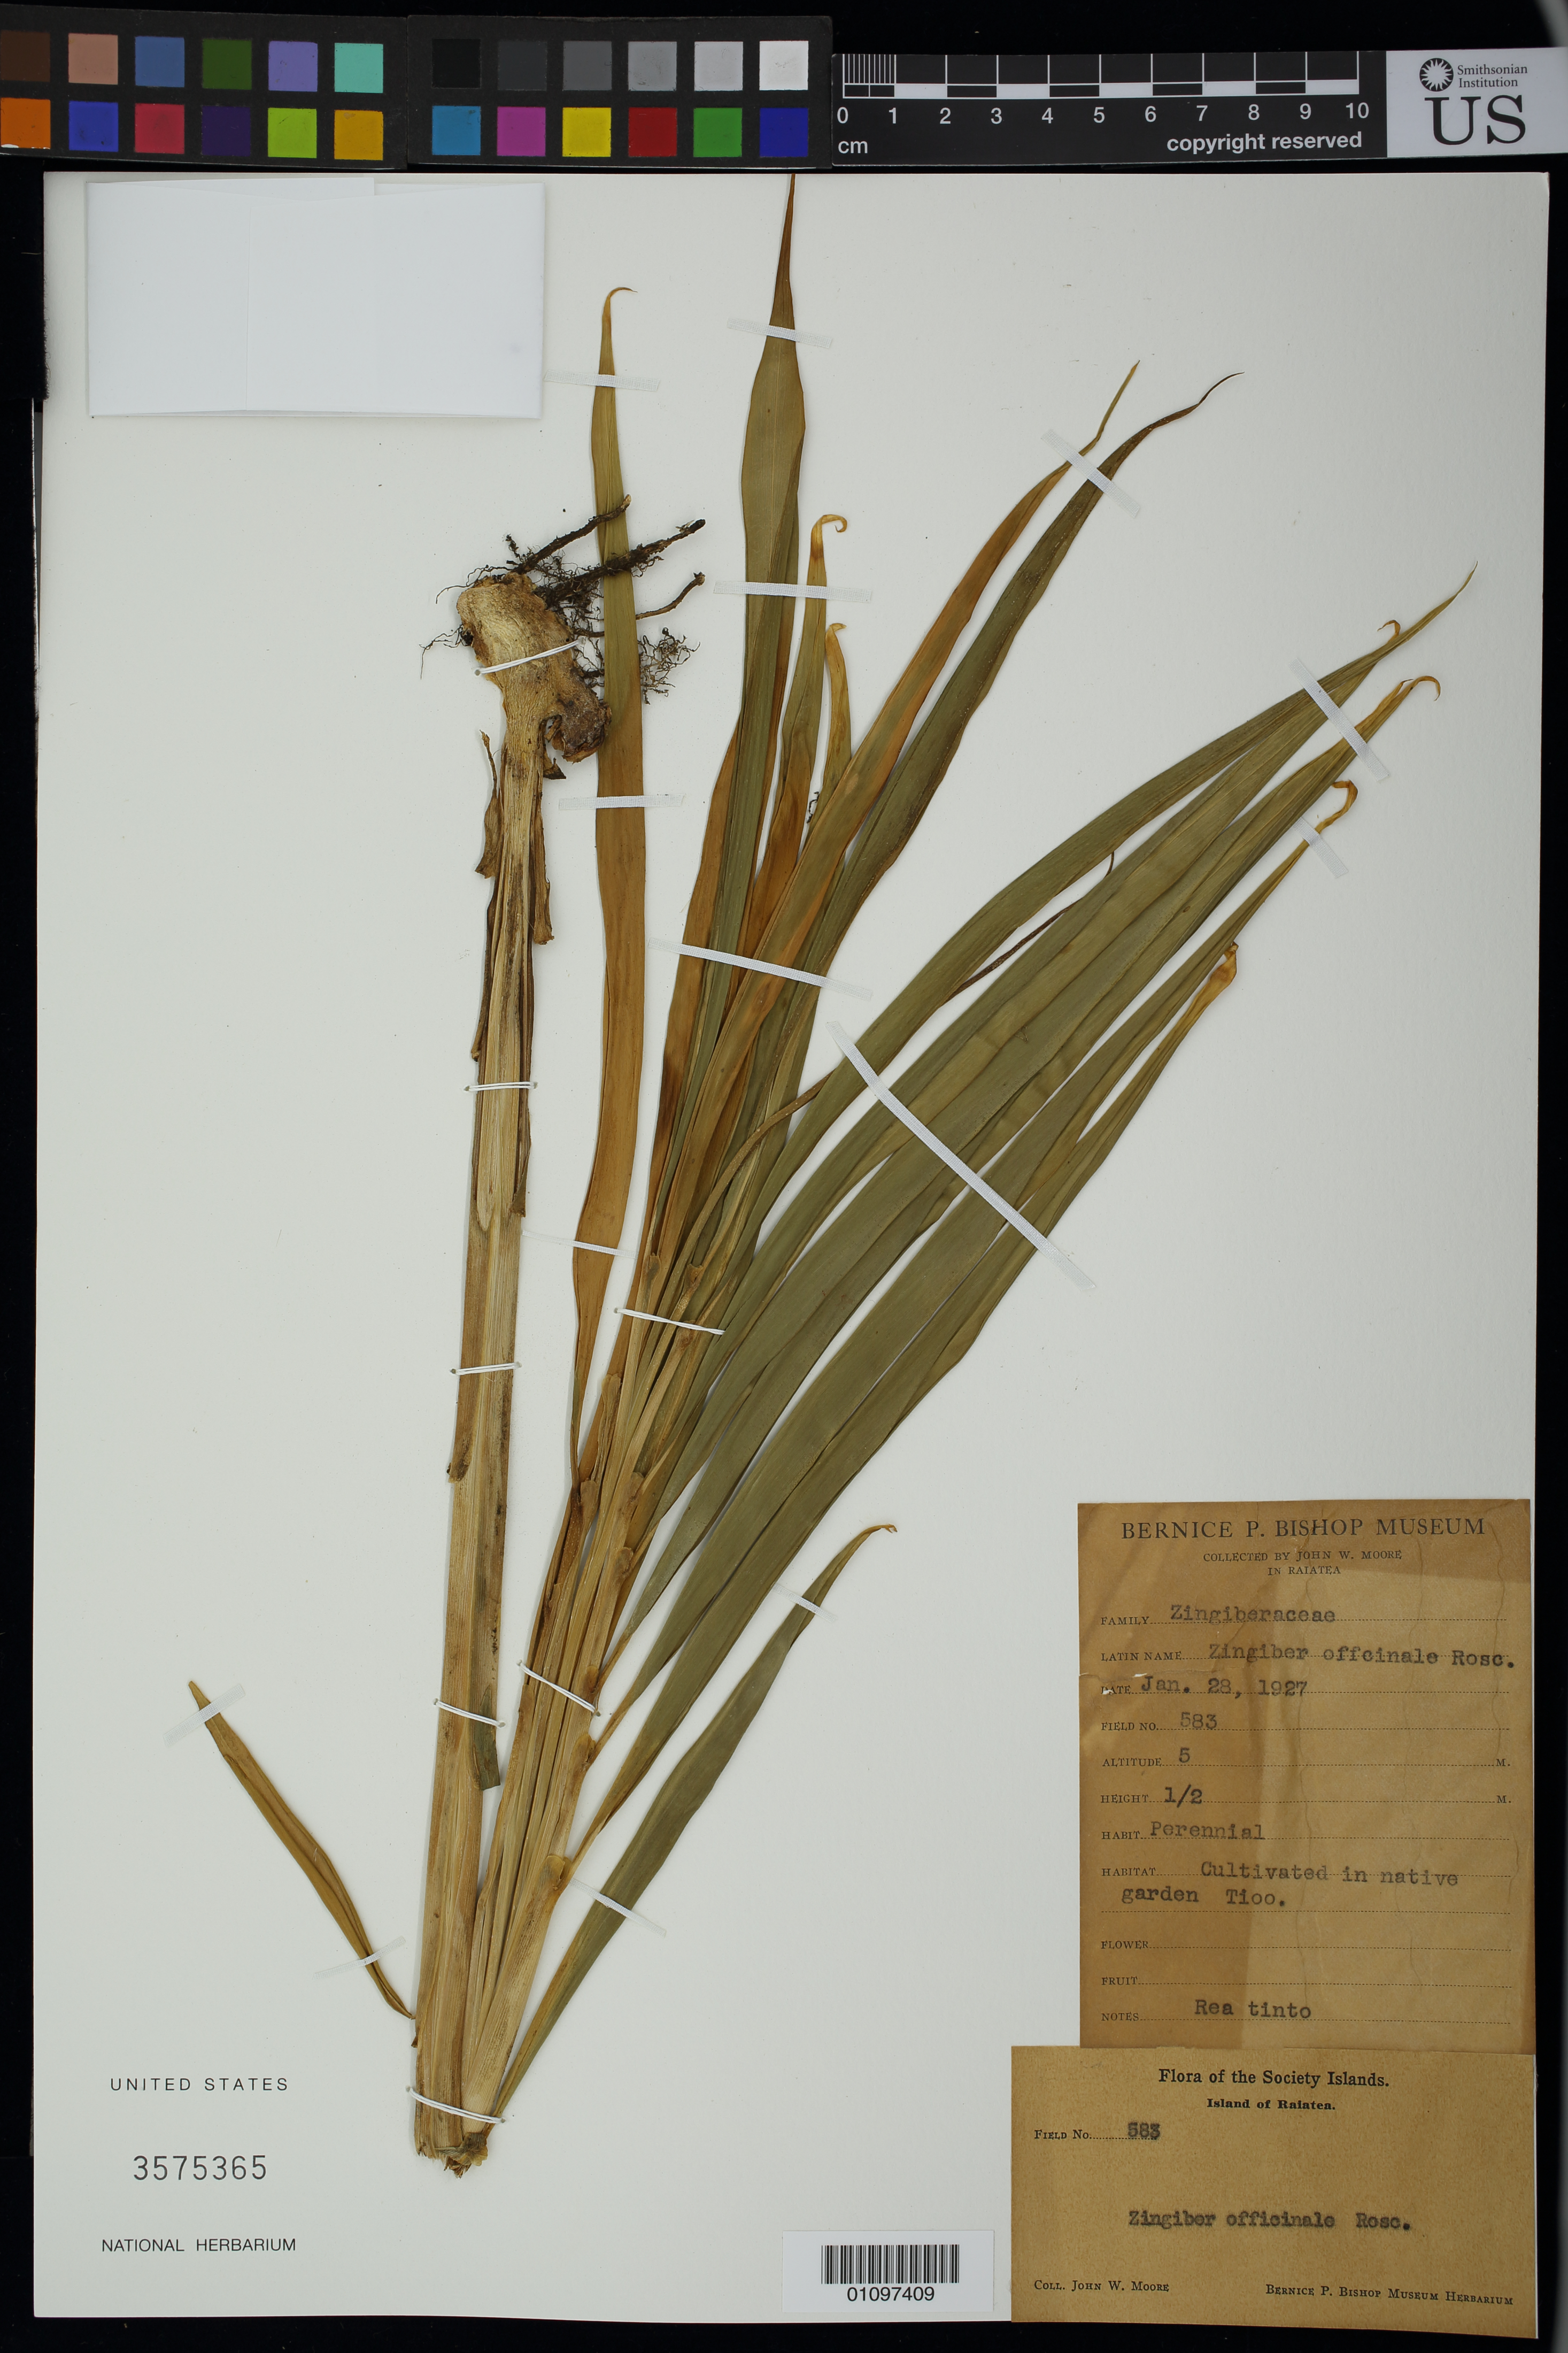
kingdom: Plantae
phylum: Tracheophyta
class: Liliopsida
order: Zingiberales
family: Zingiberaceae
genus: Zingiber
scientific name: Zingiber officinale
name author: Roscoe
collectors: J. Moore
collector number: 583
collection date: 1927-01-28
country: French Polynesia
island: Raiatea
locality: Native garden Tioo.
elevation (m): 5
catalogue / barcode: US 3575365